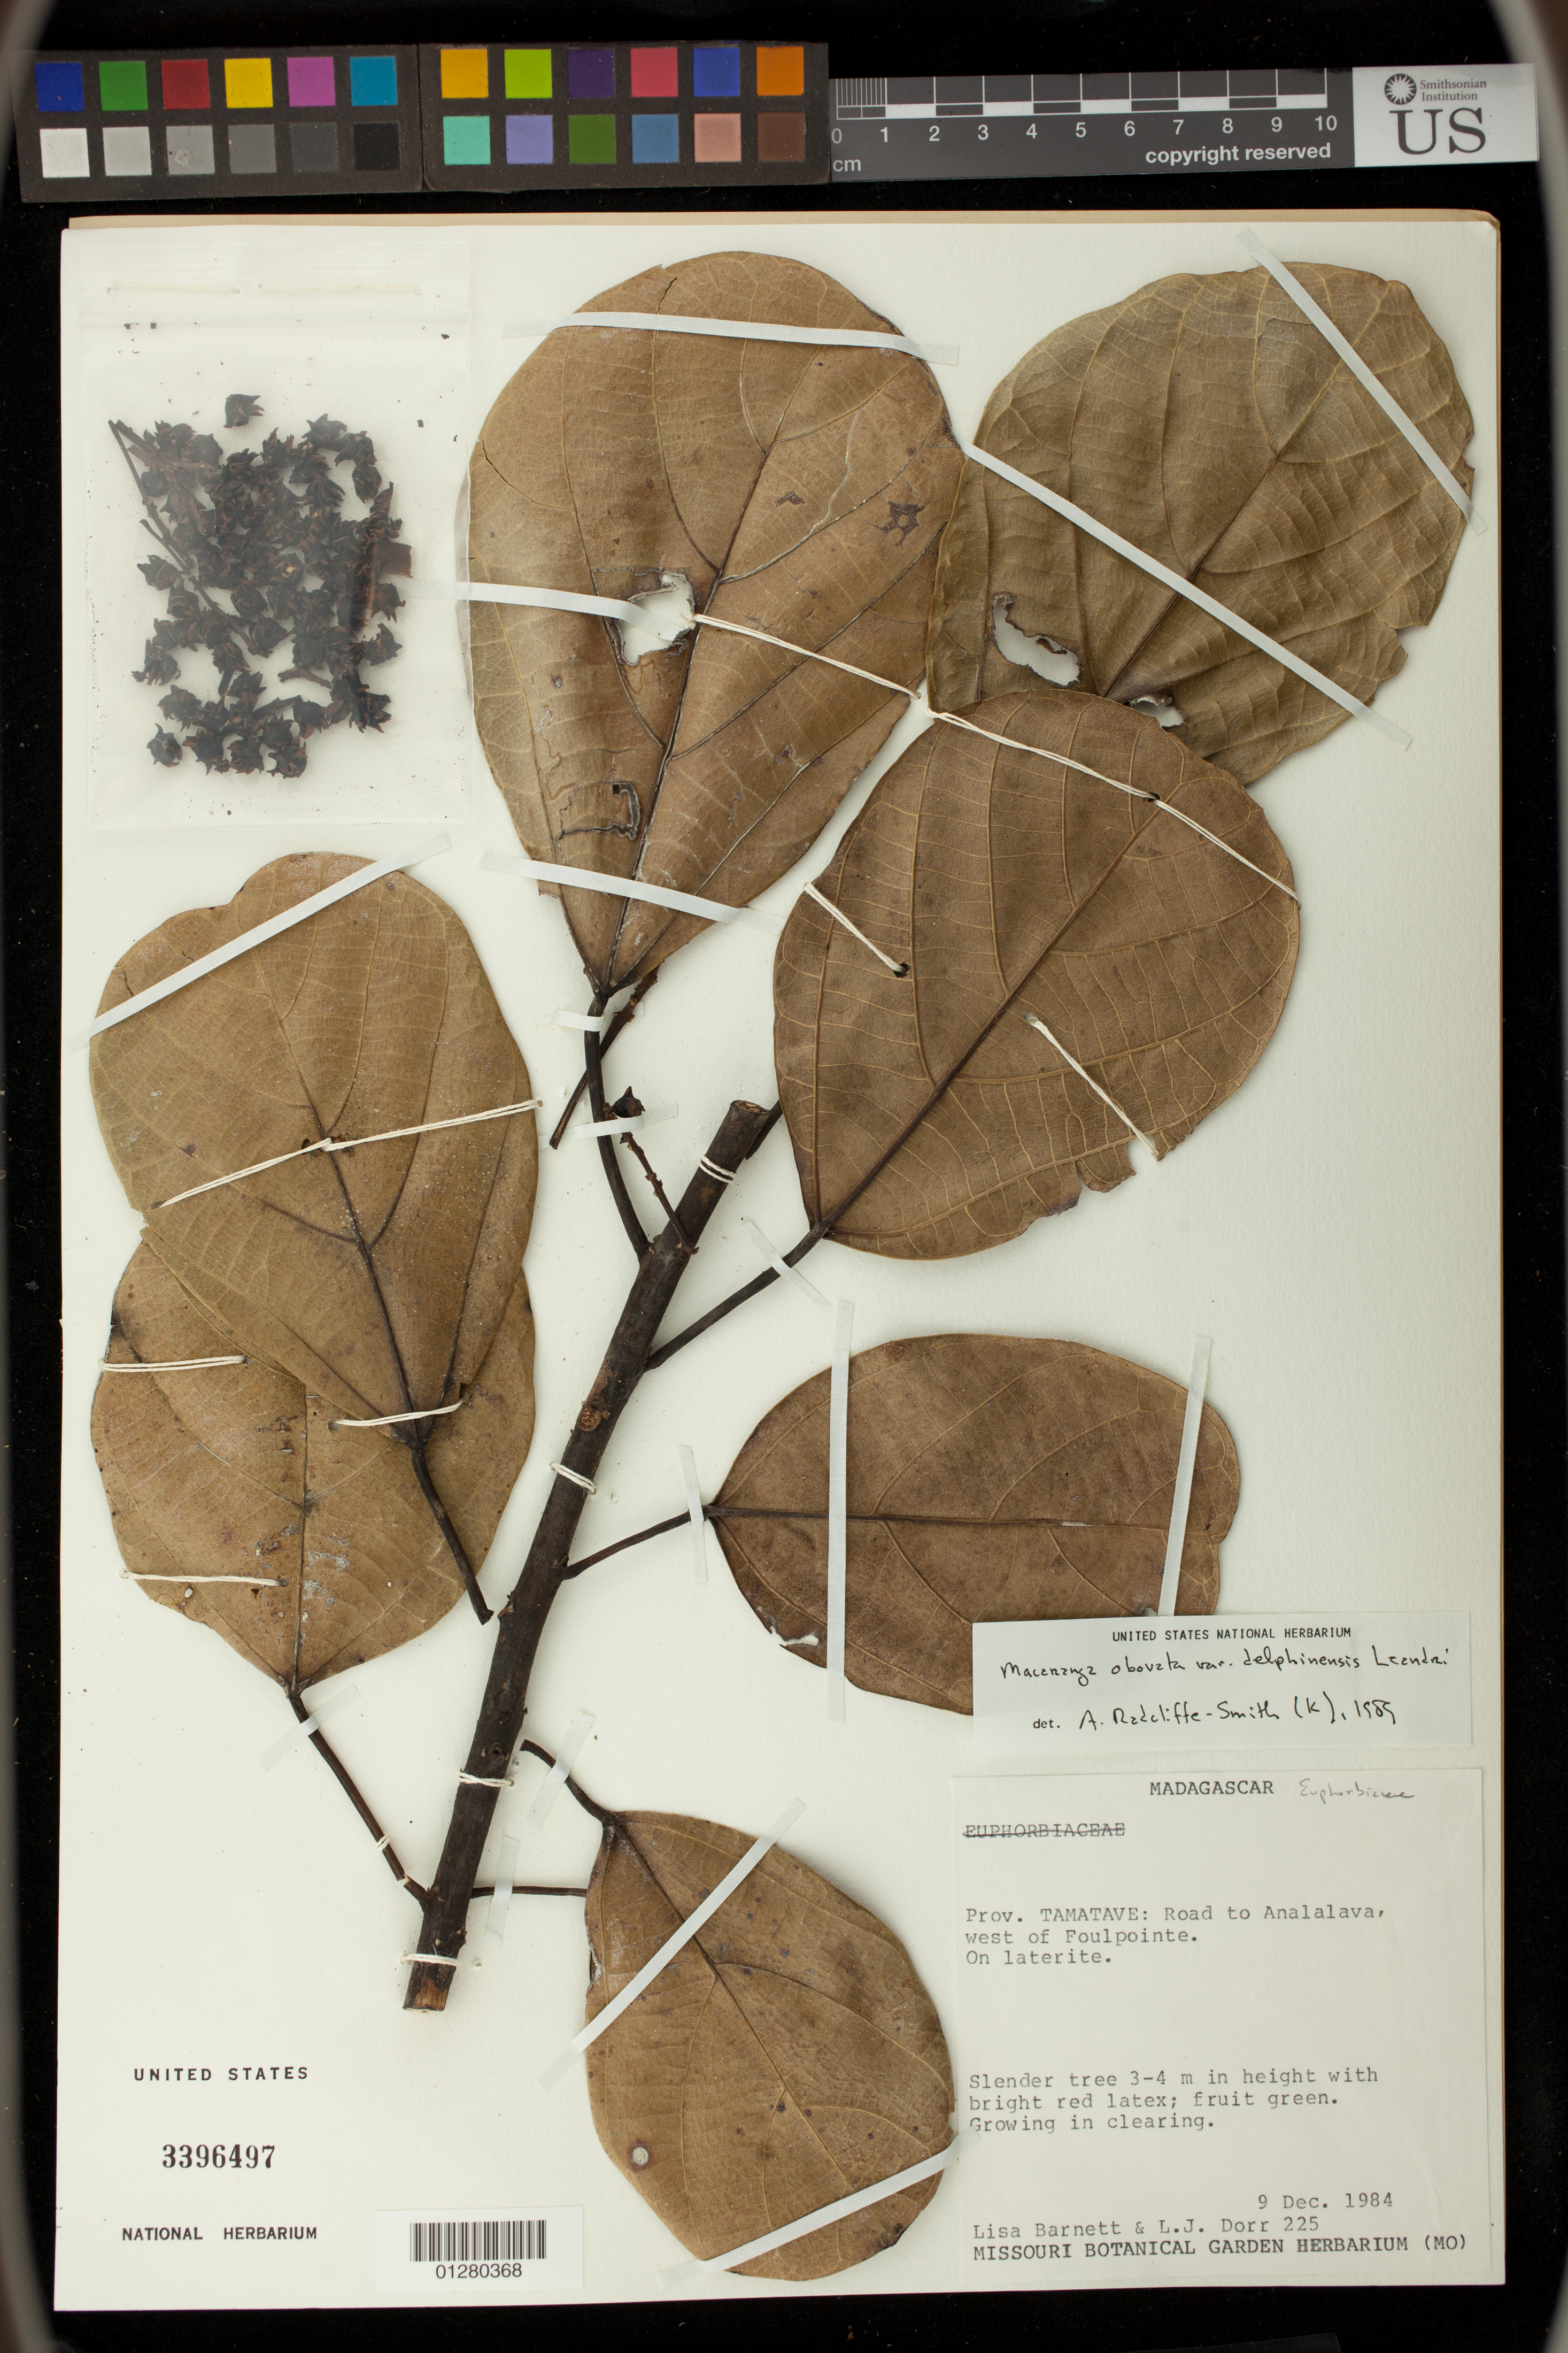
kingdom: Plantae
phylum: Tracheophyta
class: Magnoliopsida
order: Malpighiales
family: Euphorbiaceae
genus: Macaranga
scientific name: Macaranga obovata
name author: ex Baill.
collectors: L. C. Barnett & L. J. Dorr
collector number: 225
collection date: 1984-12-09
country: Madagascar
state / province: Atsinanana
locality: Prov. Tamatave, Road to Analalava, west of Foulpointe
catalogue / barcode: US 3396497